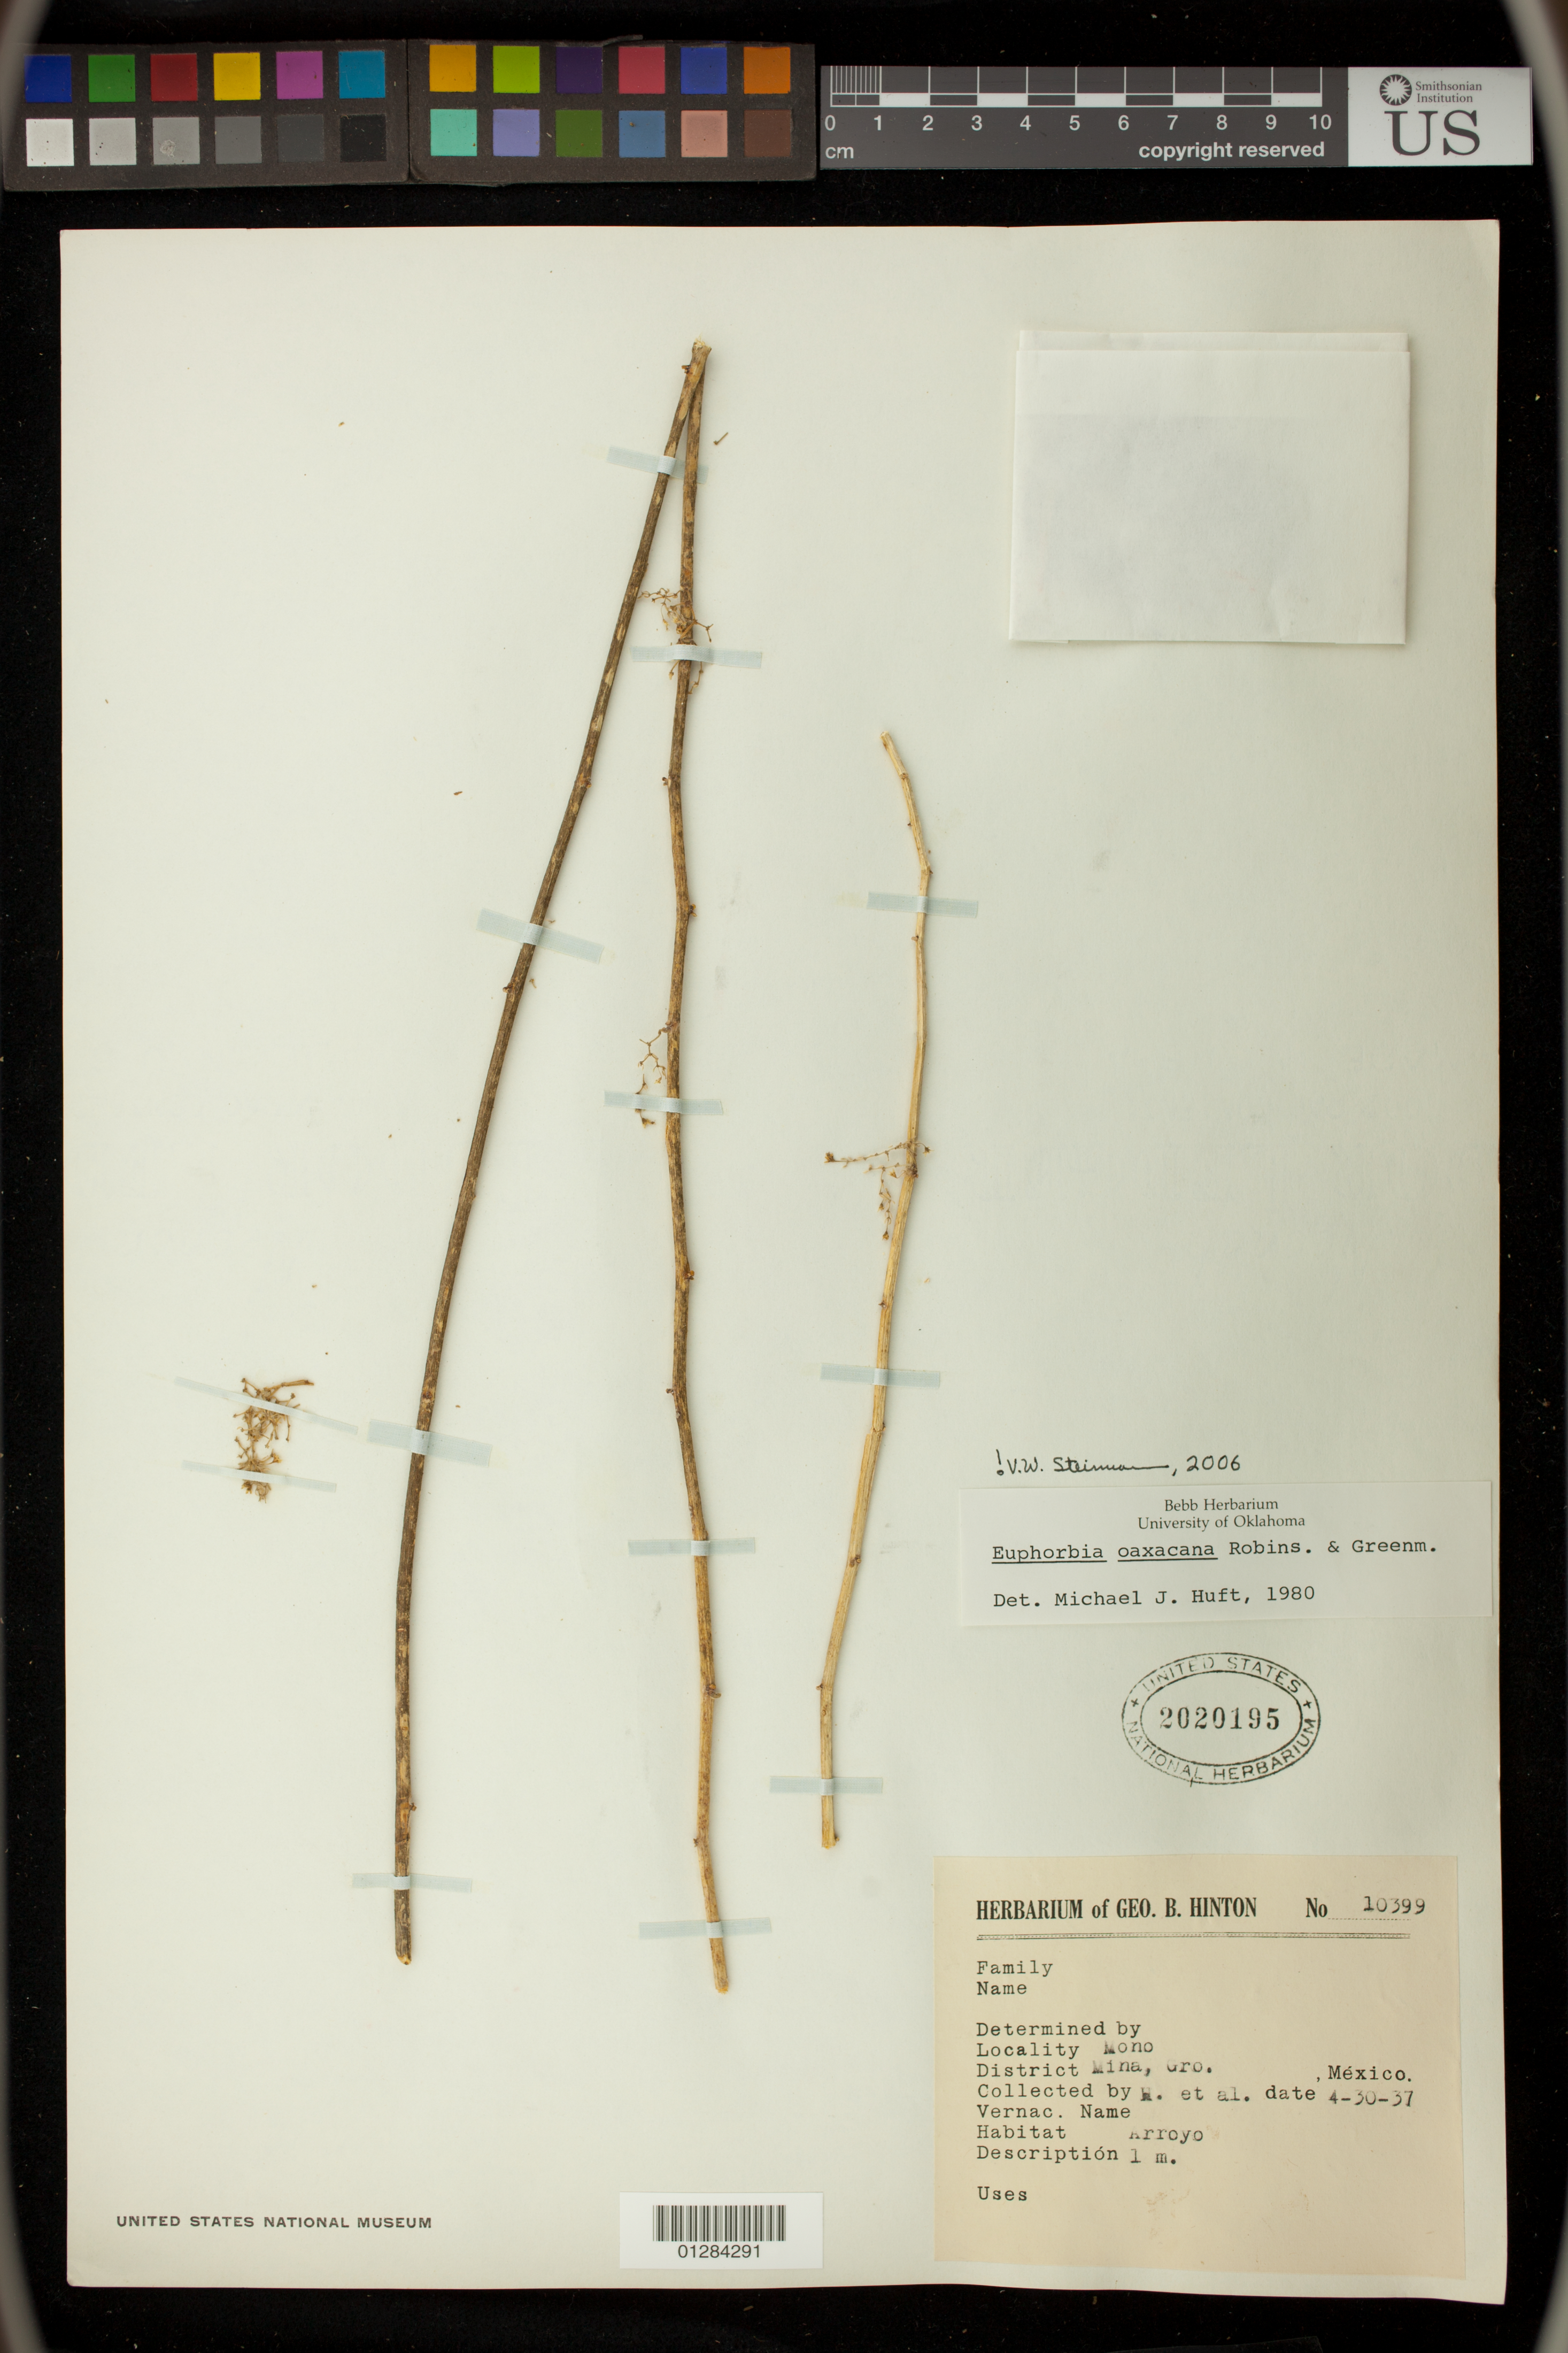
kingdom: Plantae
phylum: Tracheophyta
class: Magnoliopsida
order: Malpighiales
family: Euphorbiaceae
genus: Euphorbia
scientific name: Euphorbia oaxacana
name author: B.L. Rob. & Greenm.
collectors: G. B. Hinton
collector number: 10399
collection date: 1937-04-30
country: Mexico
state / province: Guerrero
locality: Mono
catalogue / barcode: US 2020195